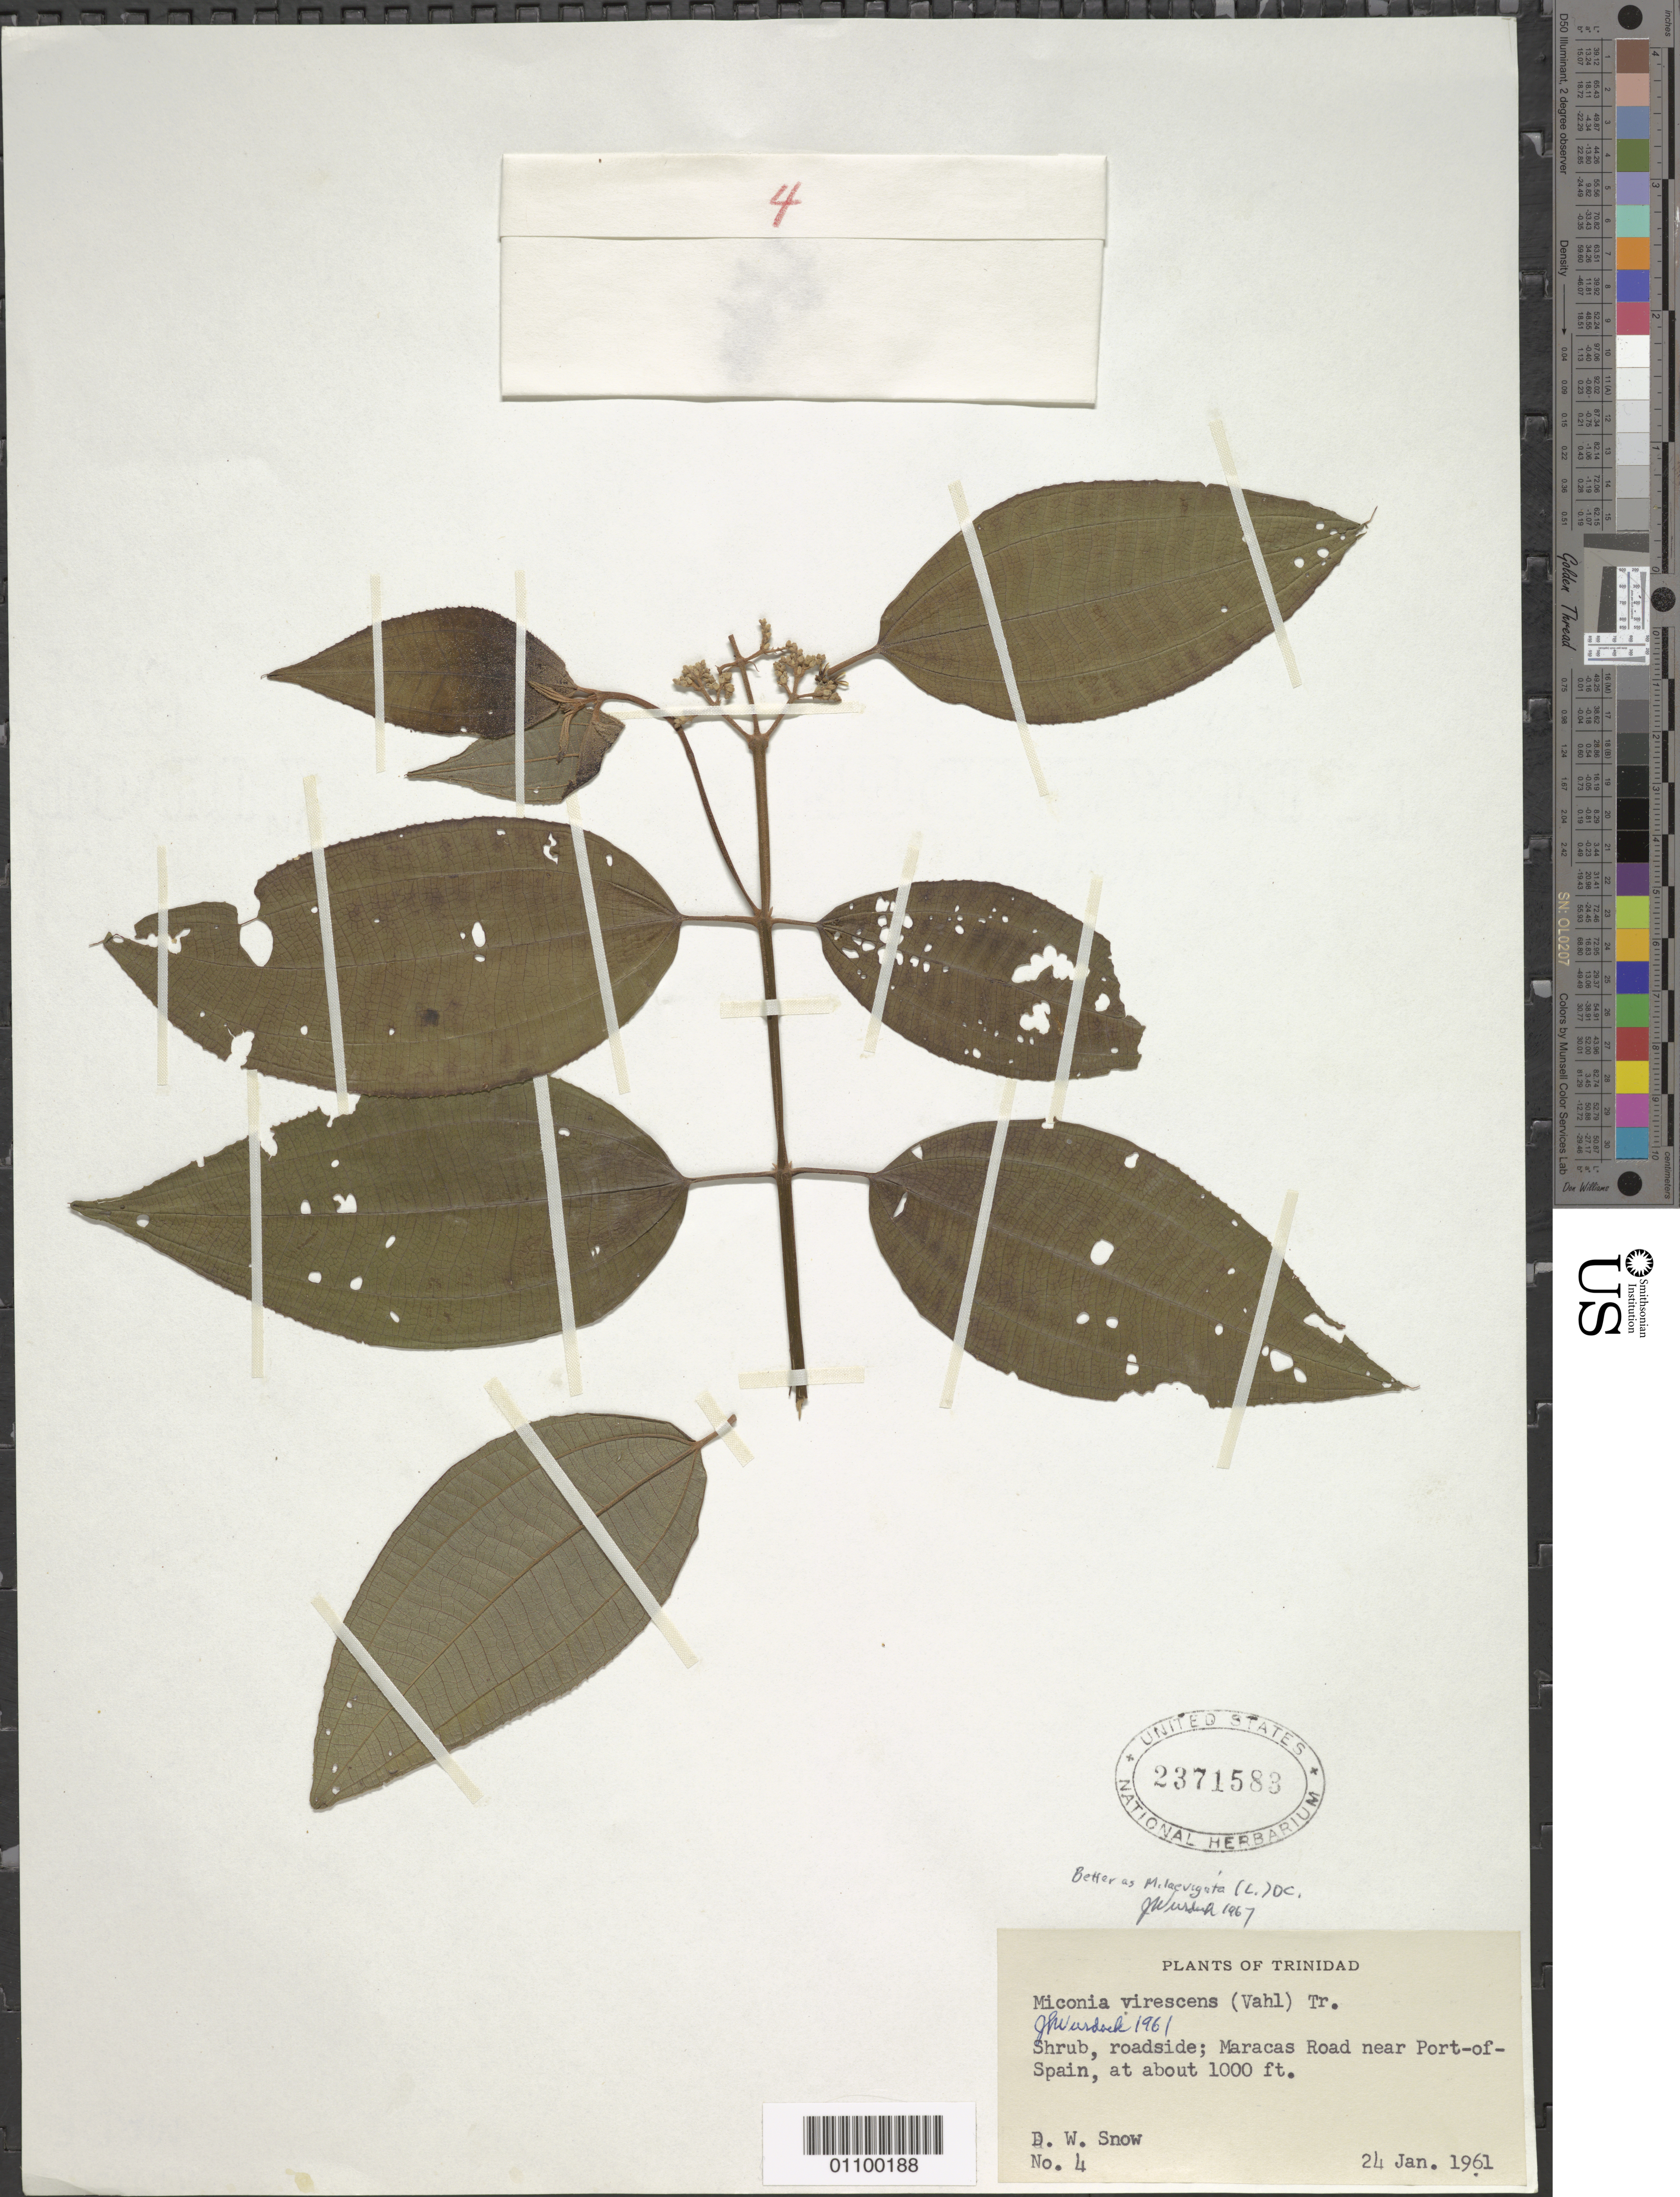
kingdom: Plantae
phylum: Tracheophyta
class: Magnoliopsida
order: Myrtales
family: Melastomataceae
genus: Miconia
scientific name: Miconia laevigata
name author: (L.) D. Don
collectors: D. Snow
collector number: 4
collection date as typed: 24 Jan 1961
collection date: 1961-01-24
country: Trinidad and Tobago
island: Trinidad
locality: Maracas Road near Port-of-Spain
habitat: roadside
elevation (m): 305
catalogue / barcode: US 2371583